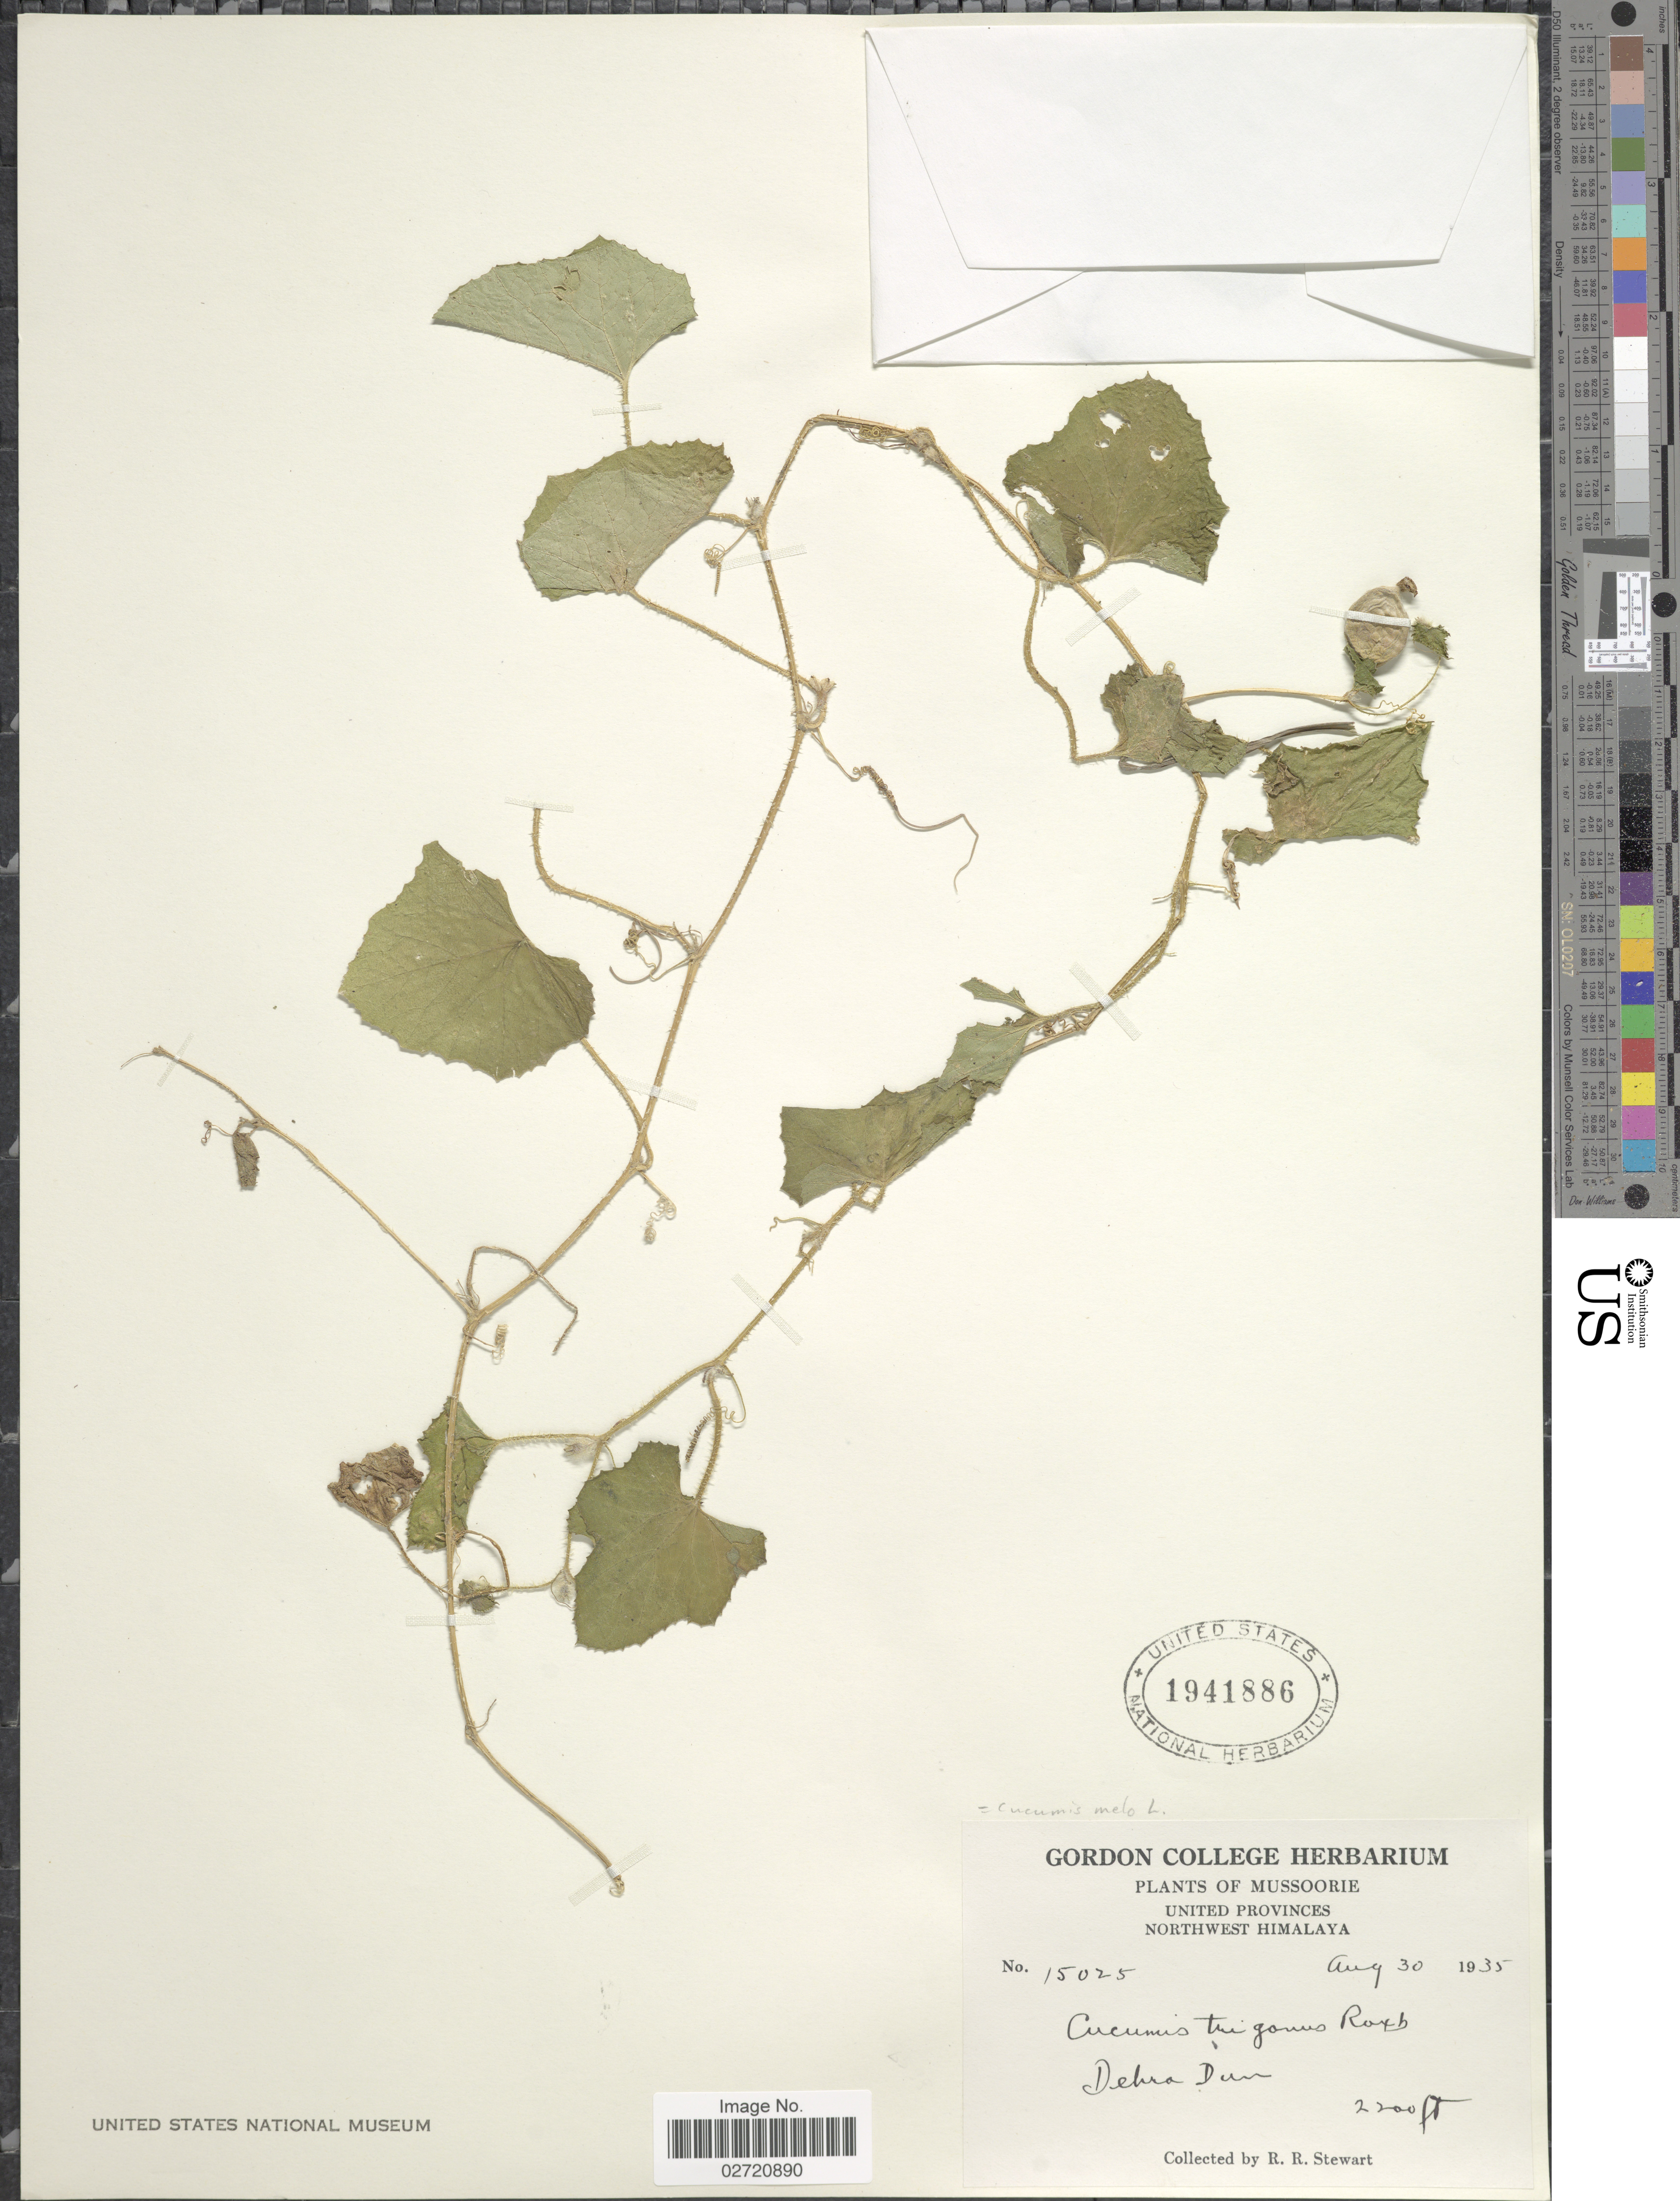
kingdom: Plantae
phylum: Tracheophyta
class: Magnoliopsida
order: Cucurbitales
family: Cucurbitaceae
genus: Cucumis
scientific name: Cucumis melo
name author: L.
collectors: R. R. Stewart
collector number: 15025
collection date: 1935-08-30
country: India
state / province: Uttarakhand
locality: Mussoorie, United Provinces, Northwest Himalaya, Dehra Dun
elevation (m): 671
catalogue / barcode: US 1941886